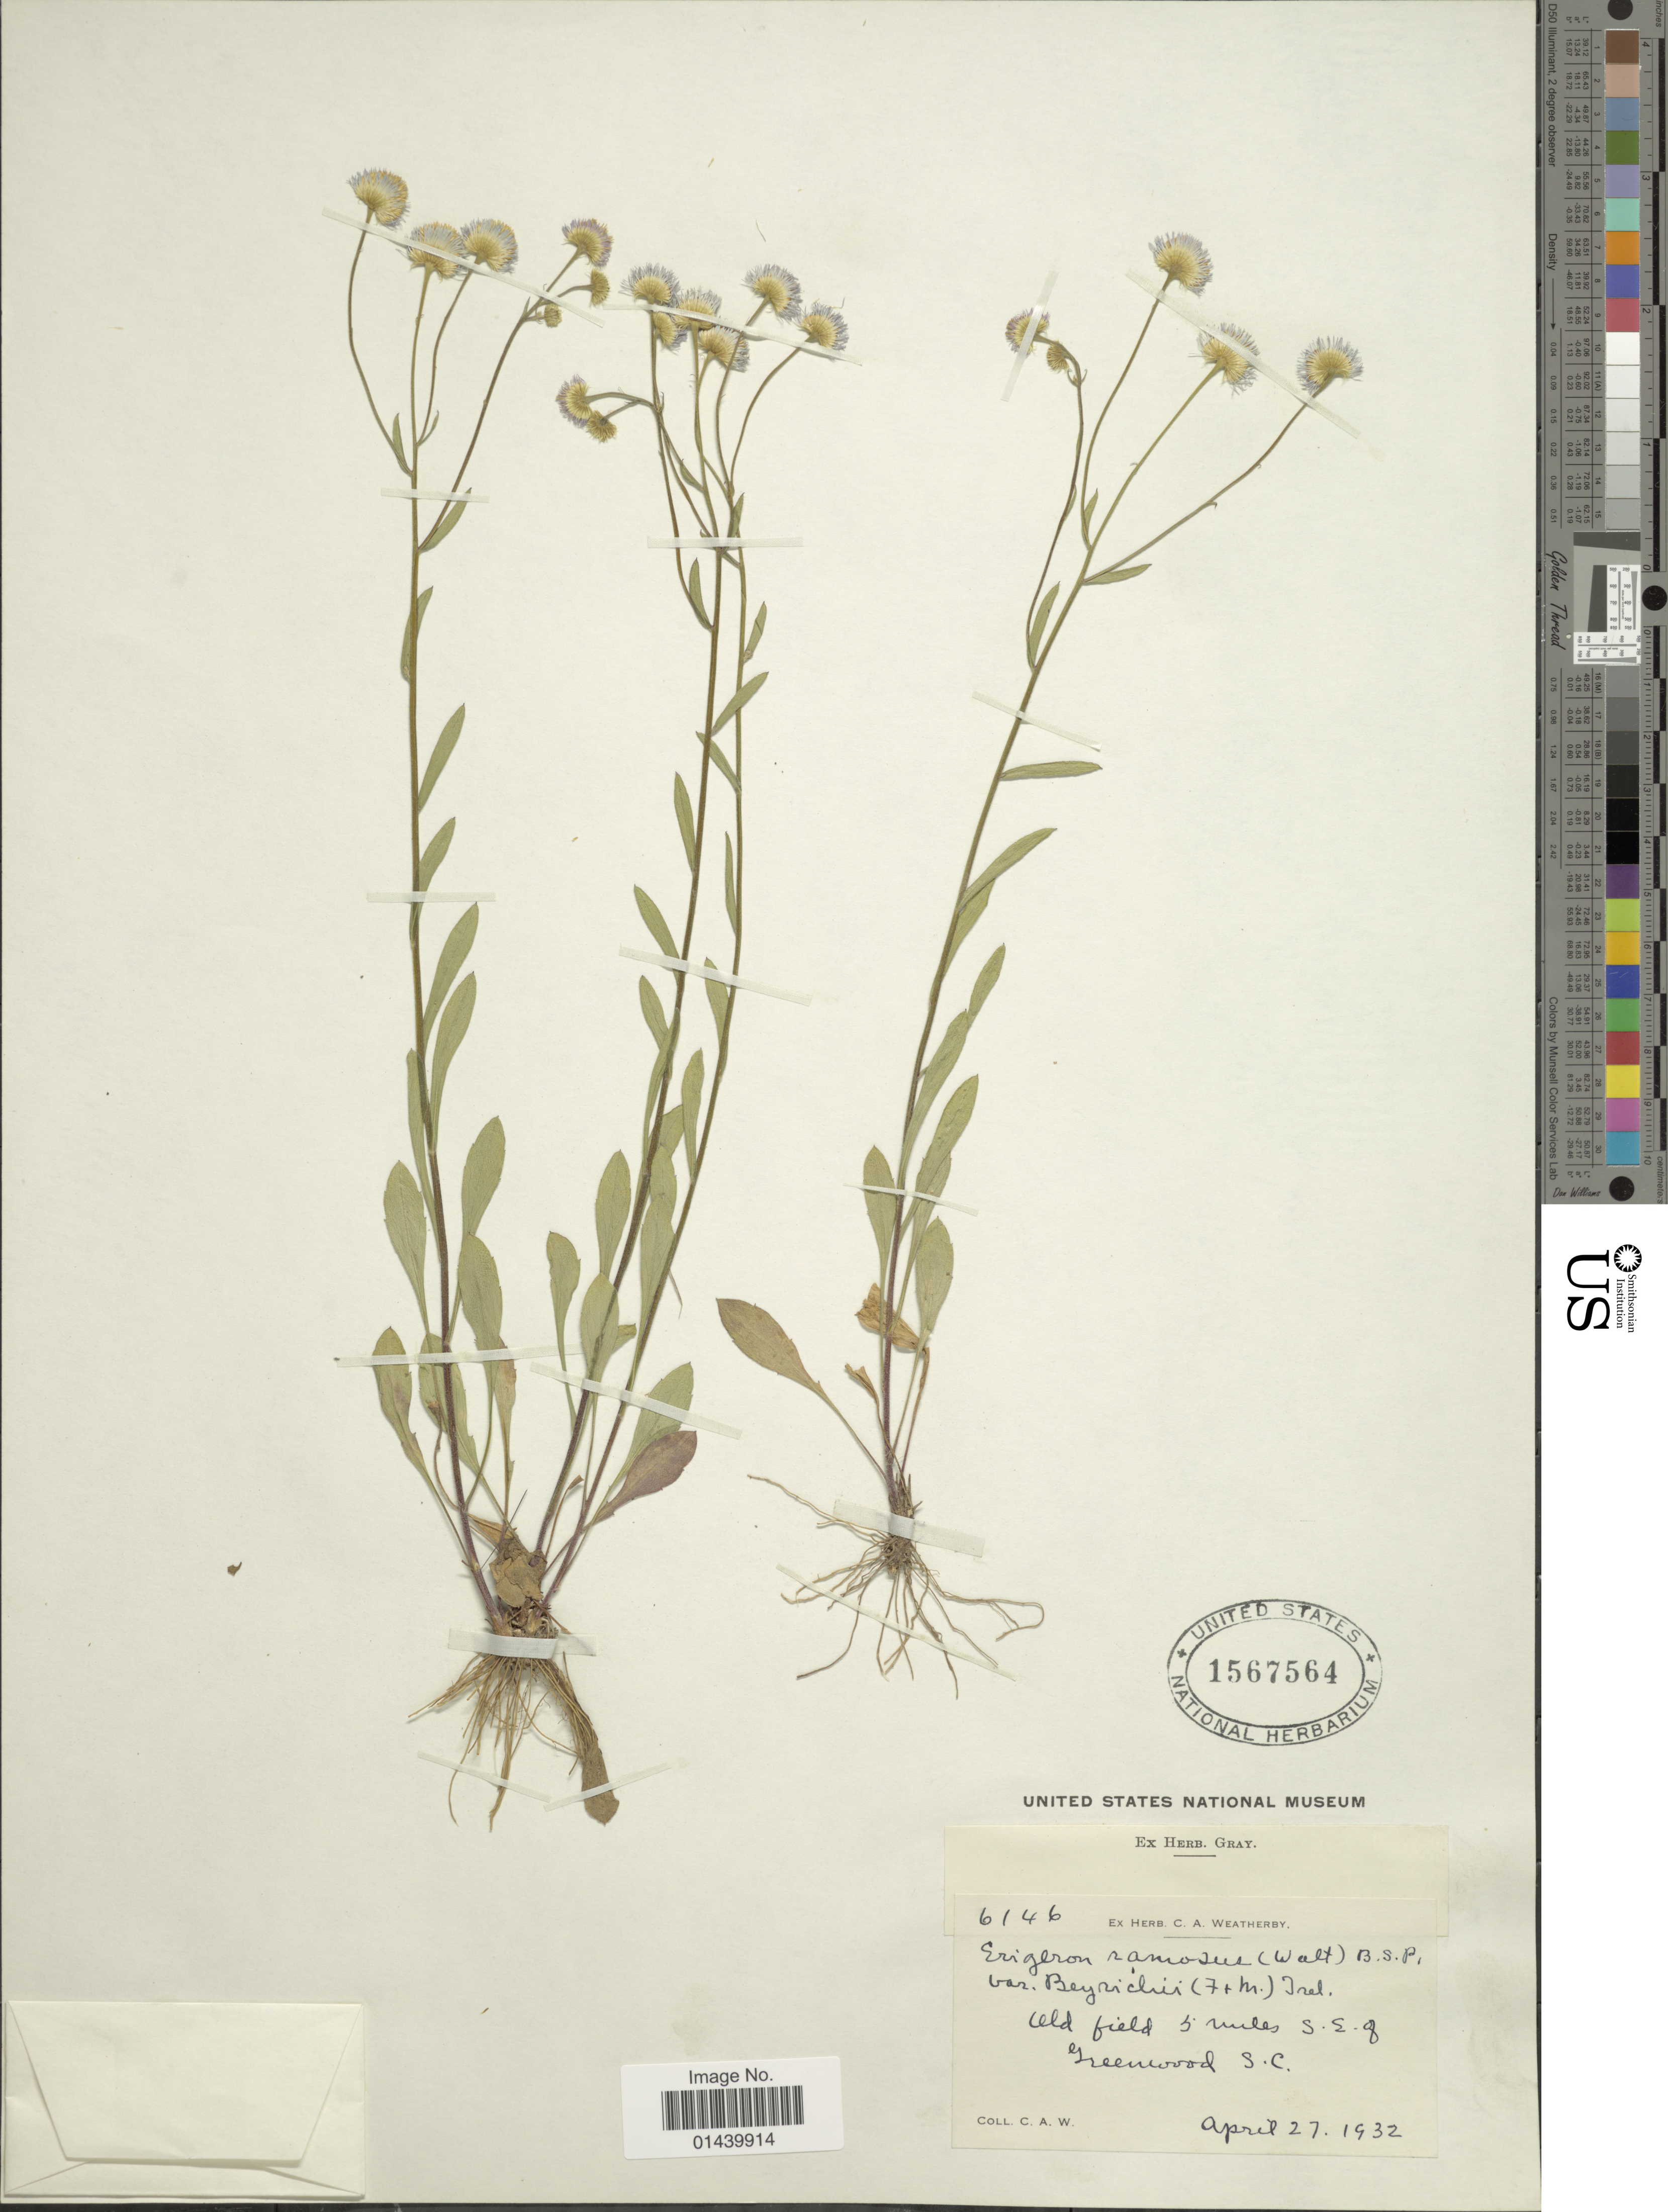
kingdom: Plantae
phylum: Tracheophyta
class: Magnoliopsida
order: Asterales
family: Asteraceae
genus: Erigeron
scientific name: Erigeron strigosus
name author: Muhl. ex Willd.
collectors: C. A. Weatherby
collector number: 6146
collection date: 1932-04-27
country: United States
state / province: South Carolina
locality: Old field 5 miles S.E. of Greenwood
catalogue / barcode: US 1567564